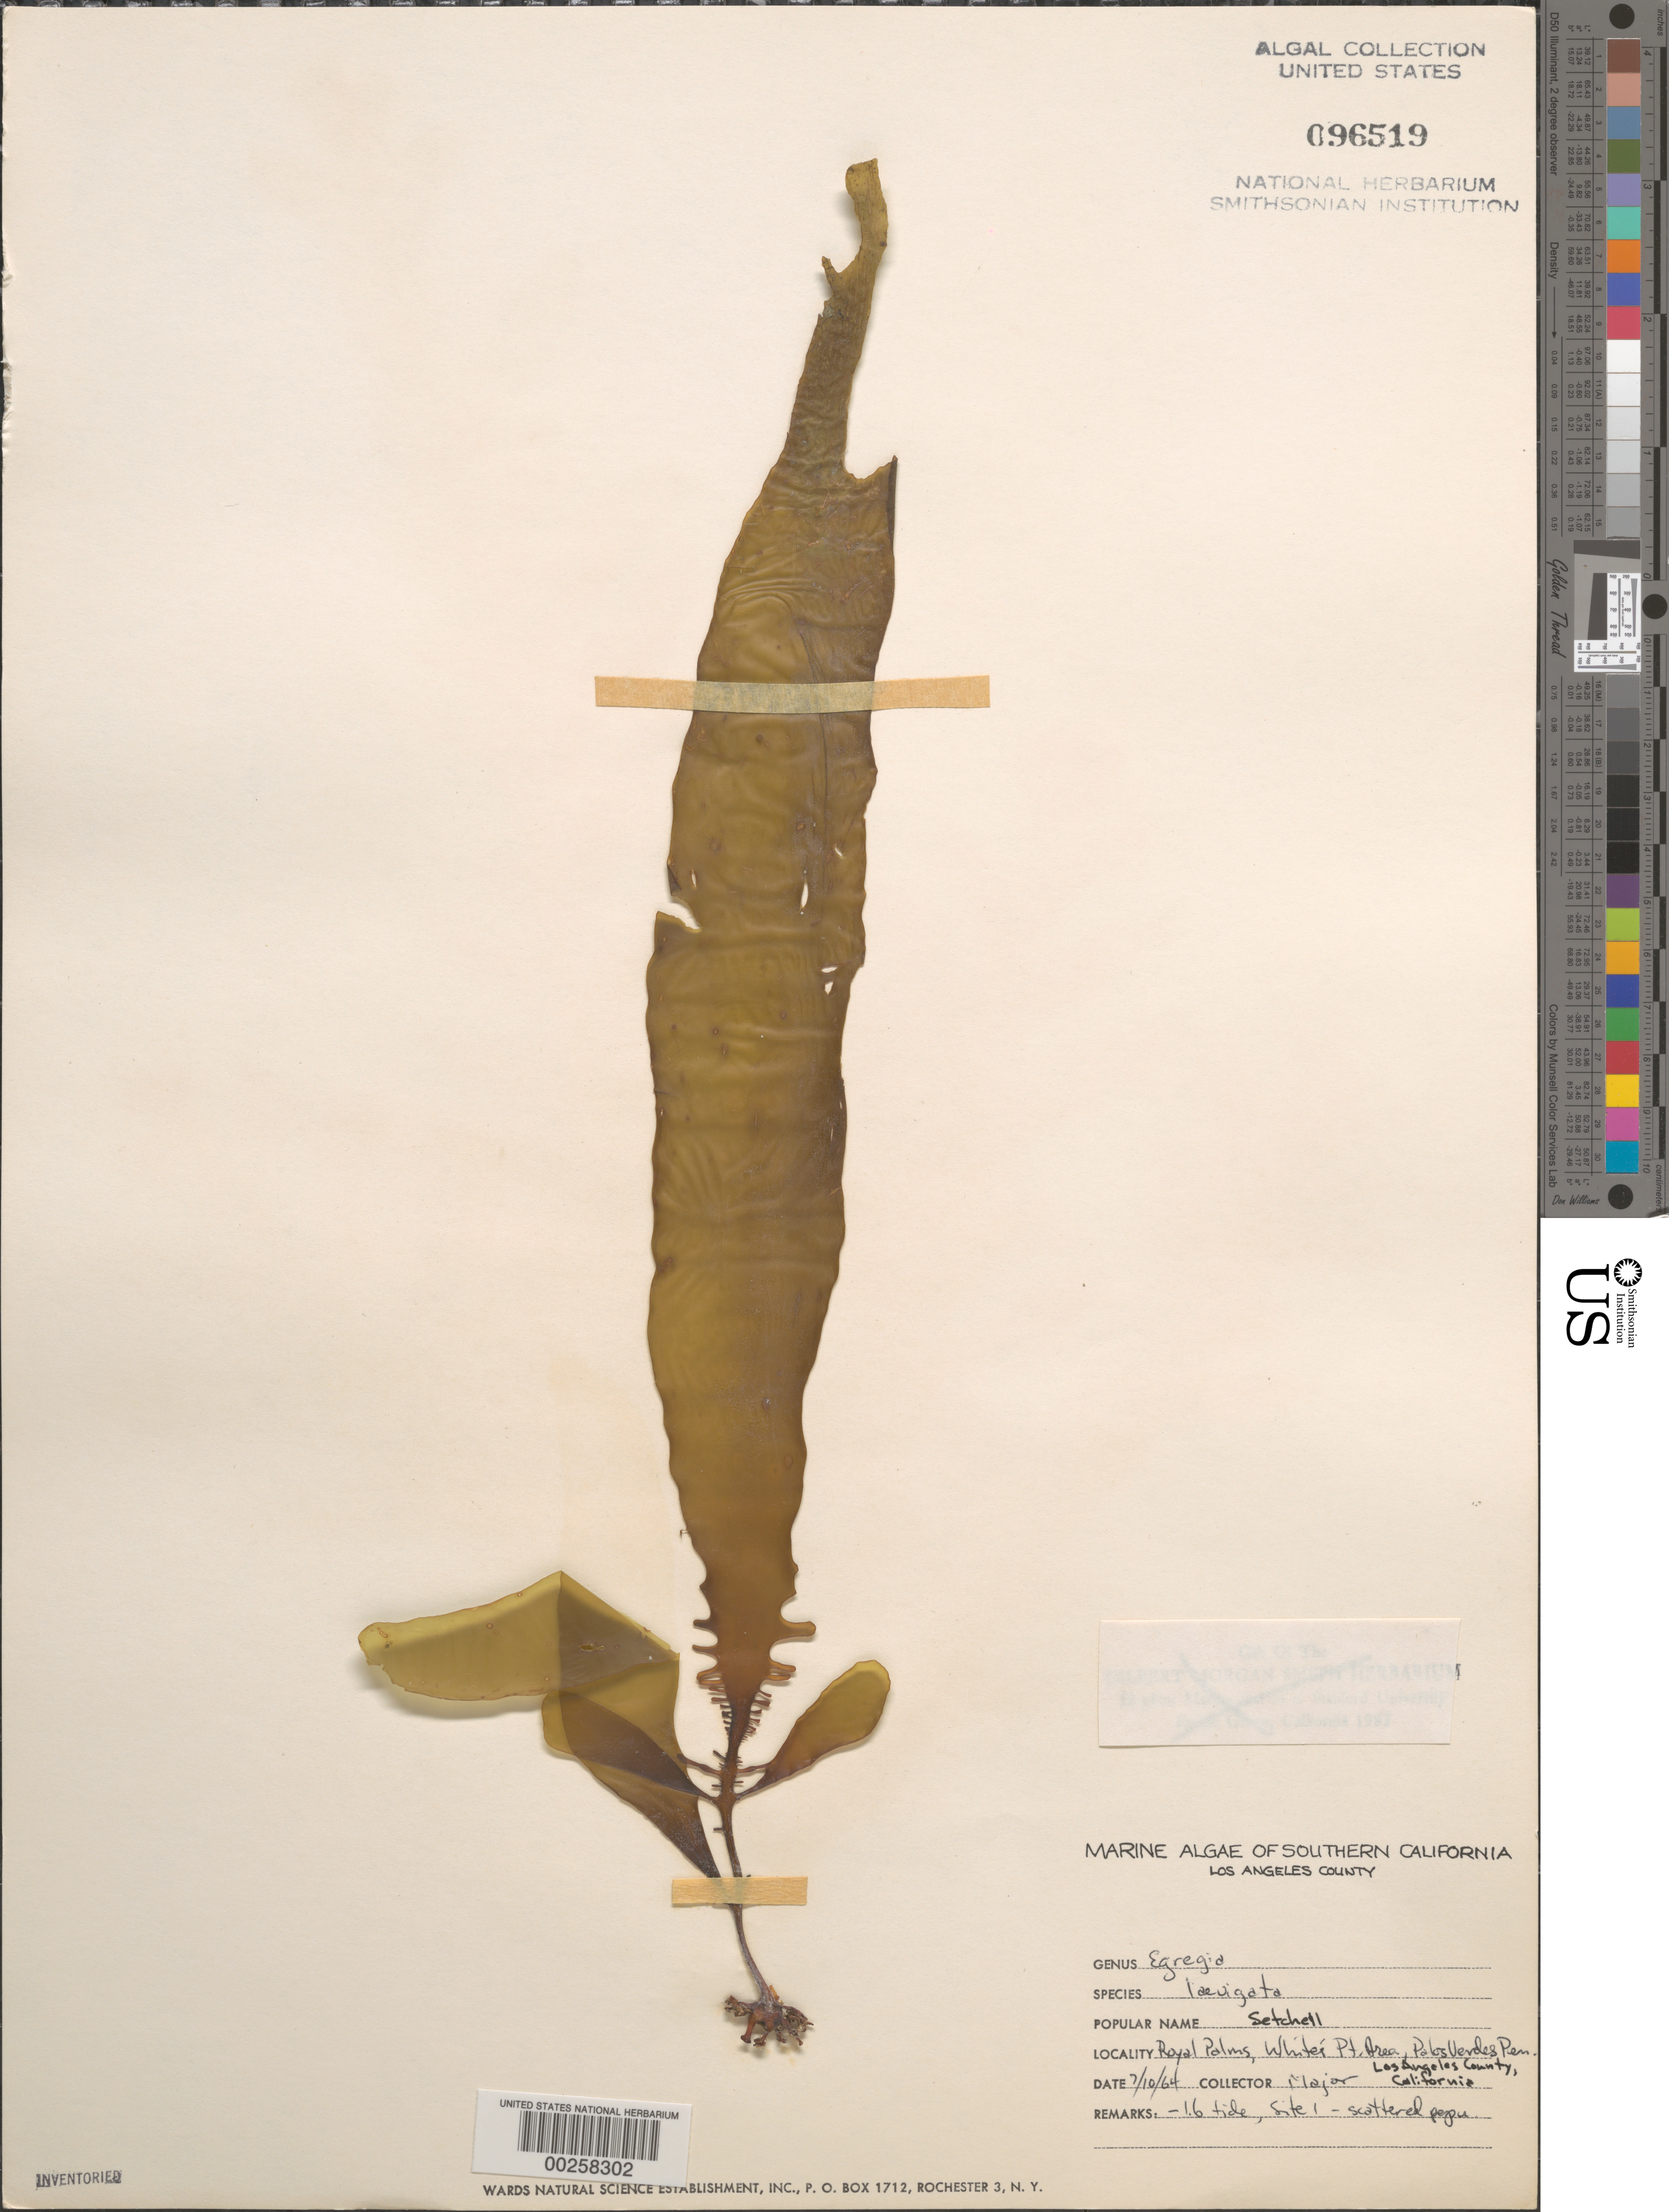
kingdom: Chromista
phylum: Ochrophyta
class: Phaeophyceae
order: Laminariales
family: Lessoniaceae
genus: Egregia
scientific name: Egregia menziesii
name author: (Turner) Aresch.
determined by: Algae name updating Project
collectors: P. Major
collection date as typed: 10 Jul 1964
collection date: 1964-07-10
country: United States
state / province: California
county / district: Los Angeles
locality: Royal Palms, White's Point area, Palos Verdes Peninsula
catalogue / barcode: US 96519